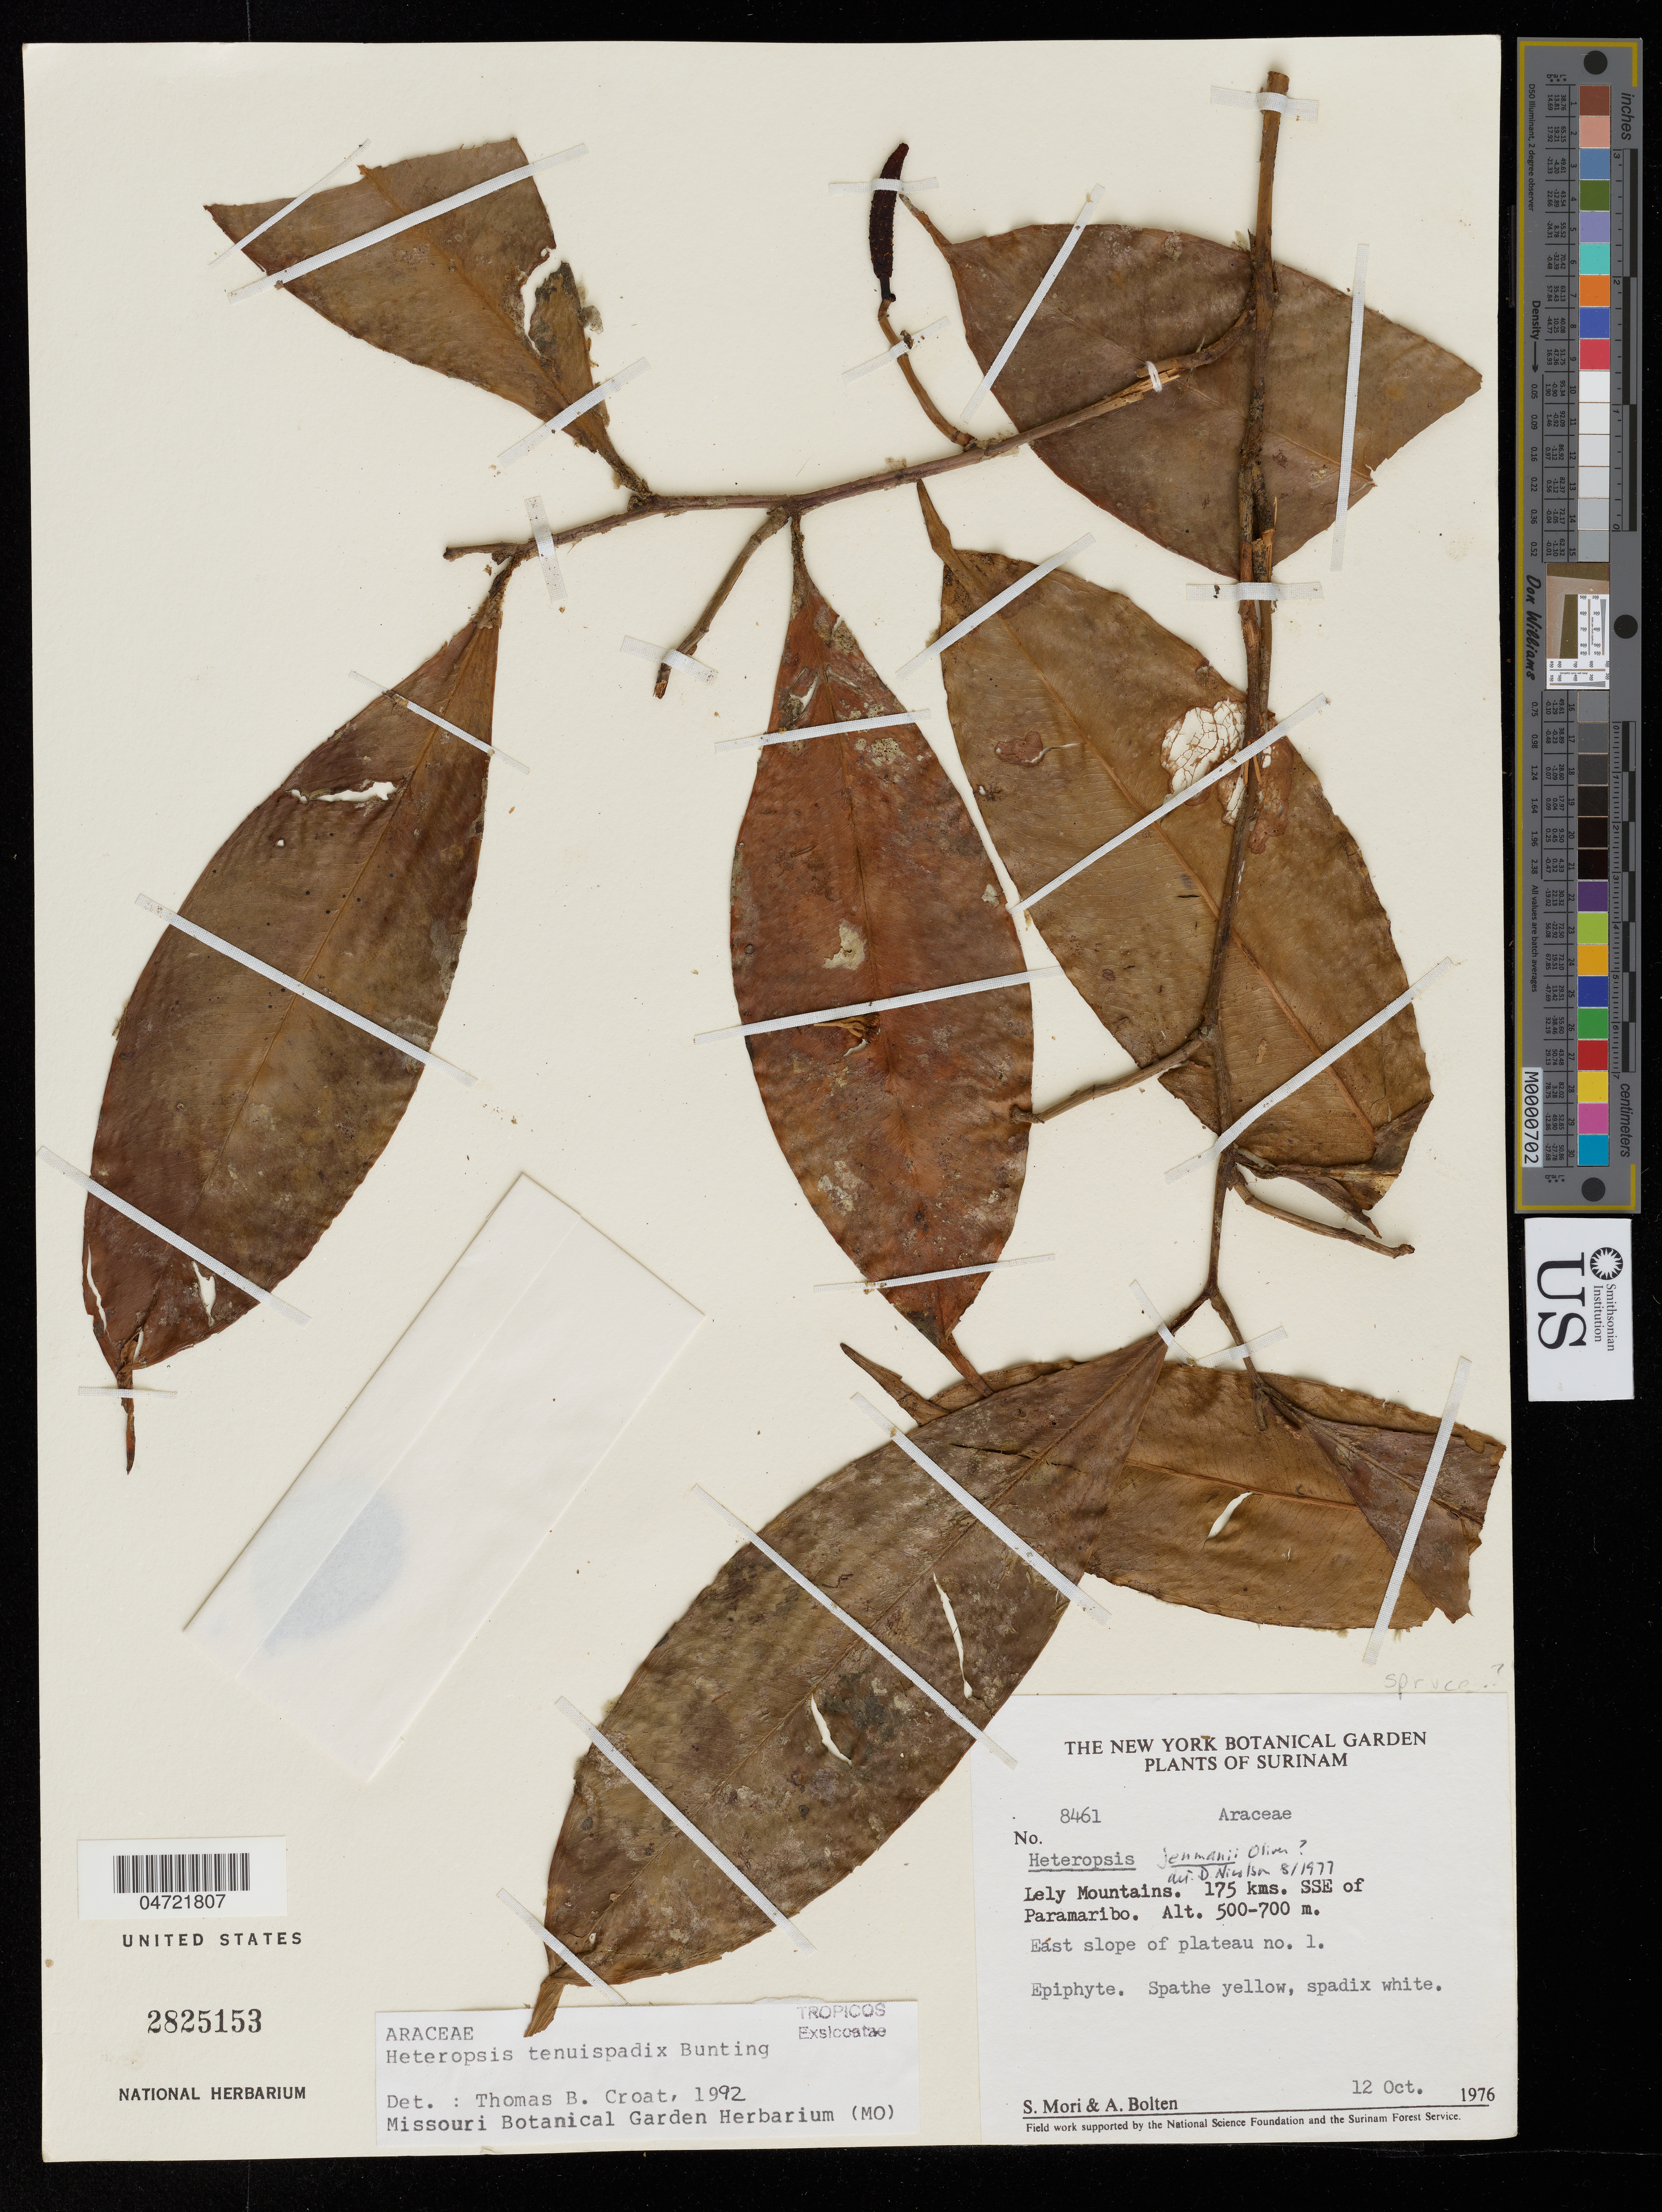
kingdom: Plantae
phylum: Tracheophyta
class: Liliopsida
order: Alismatales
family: Araceae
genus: Philodendron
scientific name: Philodendron sphalerum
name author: Schott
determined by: Mayo, S.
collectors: G. T. Prance, R. J. Hill, T. D. Pennington & J. M. Ramos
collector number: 23901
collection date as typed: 18 Oct 1976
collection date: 1976-10-18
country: Brazil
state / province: Amazonas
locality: Rio Javari, Tambaqui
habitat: Varzea forest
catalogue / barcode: US 2779510